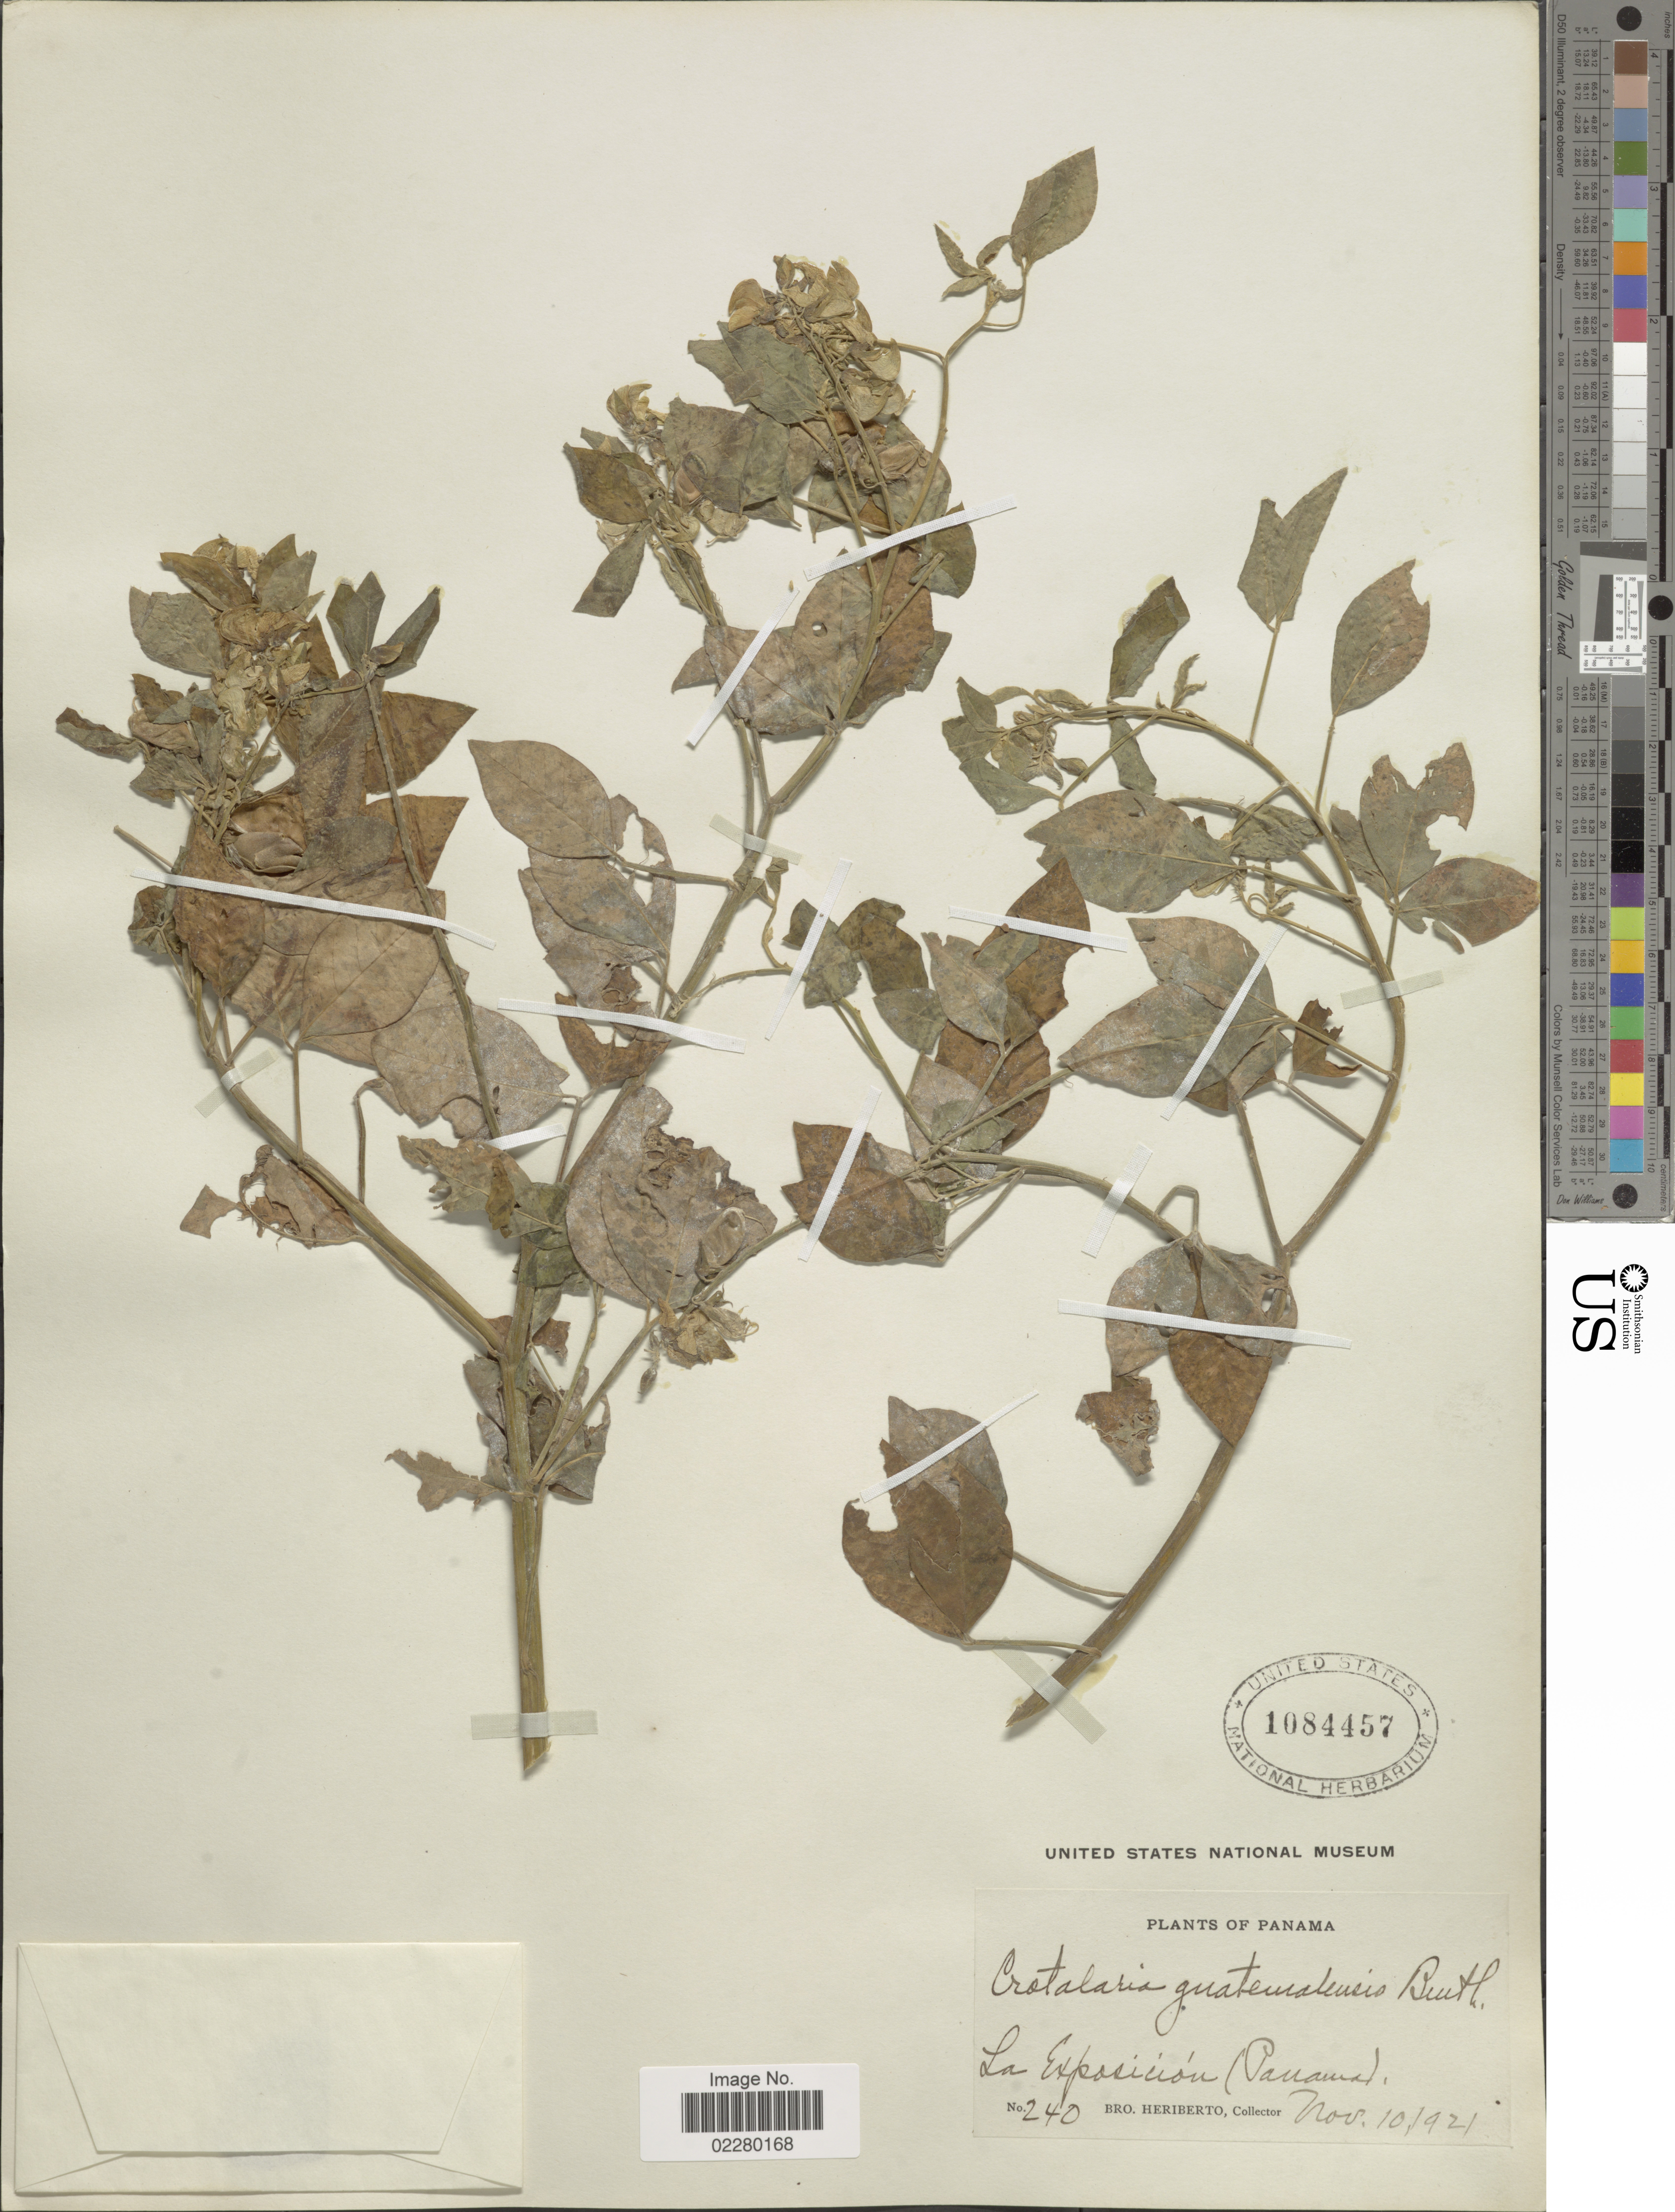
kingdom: Plantae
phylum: Tracheophyta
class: Magnoliopsida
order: Fabales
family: Fabaceae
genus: Crotalaria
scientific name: Crotalaria juncea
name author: L.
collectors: B. Heriberto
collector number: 240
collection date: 1921-11-10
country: Panama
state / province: Panamá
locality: La Exposición (Panama)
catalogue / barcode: US 1084457